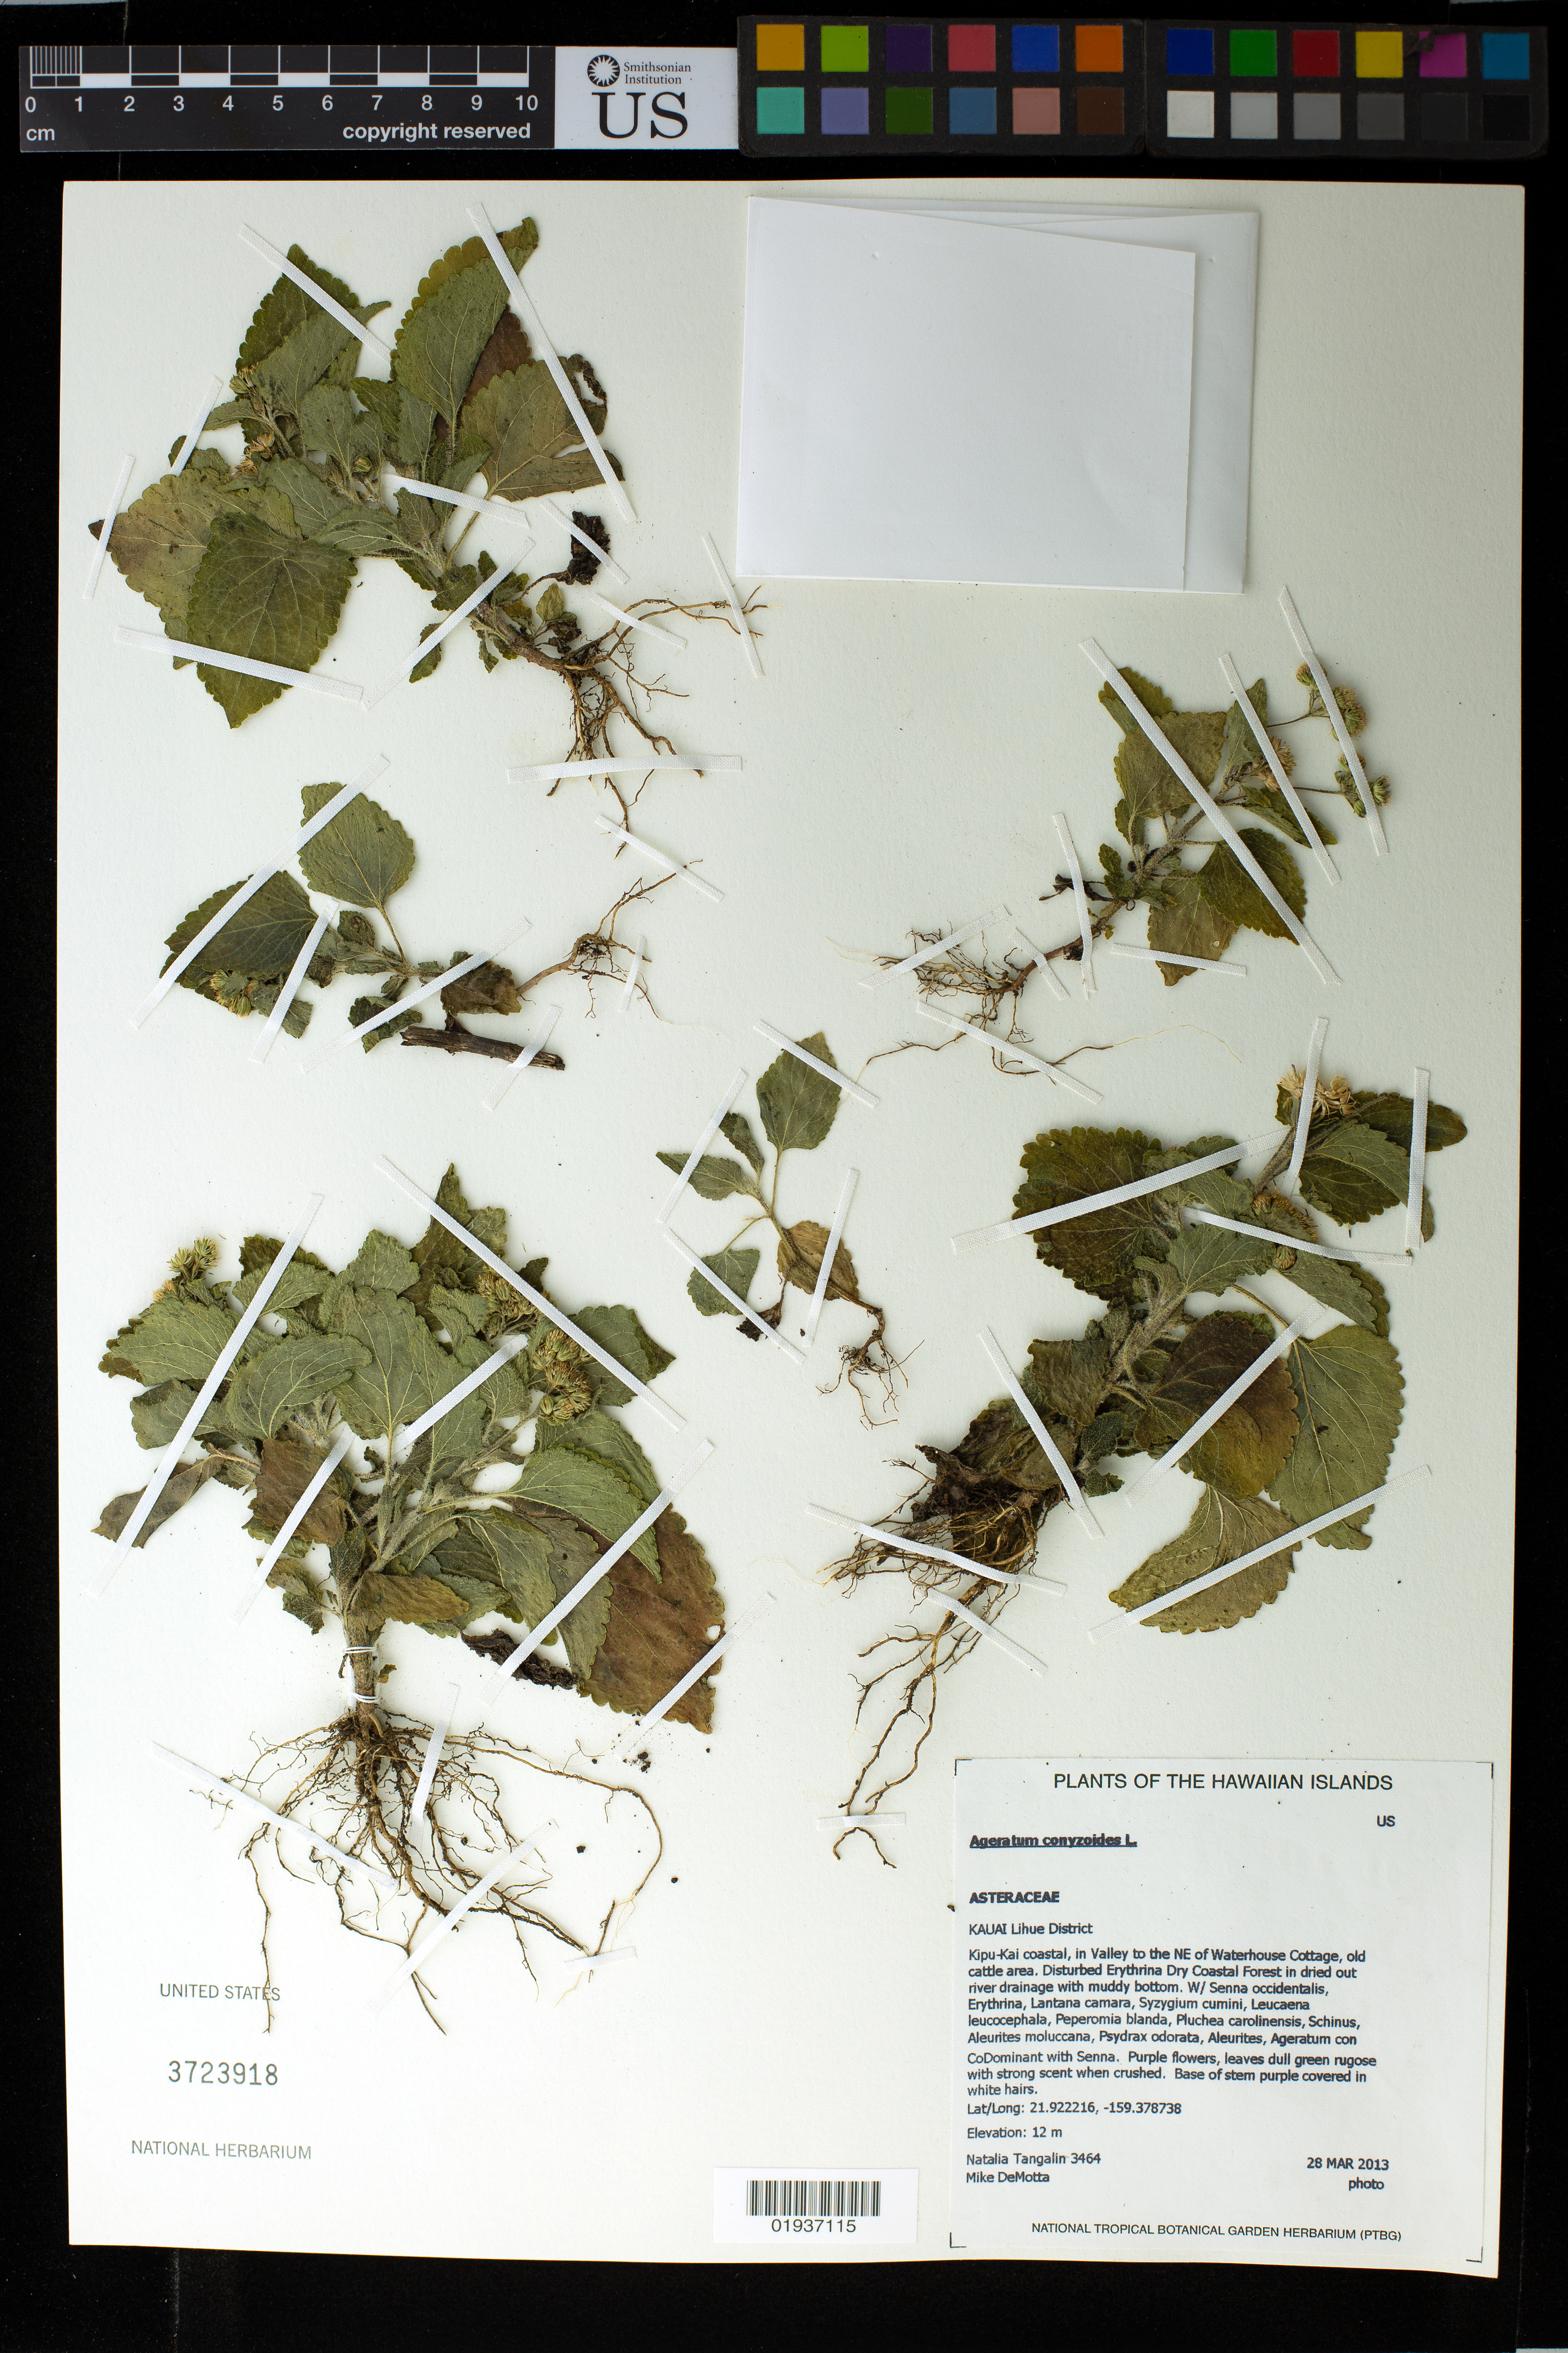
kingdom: Plantae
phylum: Tracheophyta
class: Magnoliopsida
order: Asterales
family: Asteraceae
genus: Ageratum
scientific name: Ageratum conyzoides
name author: L.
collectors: N. Tangalin & M. DeMotta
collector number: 3464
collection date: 2013-03-28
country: United States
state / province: Hawaii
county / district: Kauai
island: Kaua'i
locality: Lihue District, Kipu-Kai coastal, in Valley to the NE of Waterhouse Cottage, old cattle area.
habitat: Disturbed dry coastal forest in dried out river drainage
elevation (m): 12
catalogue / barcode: US 3723918